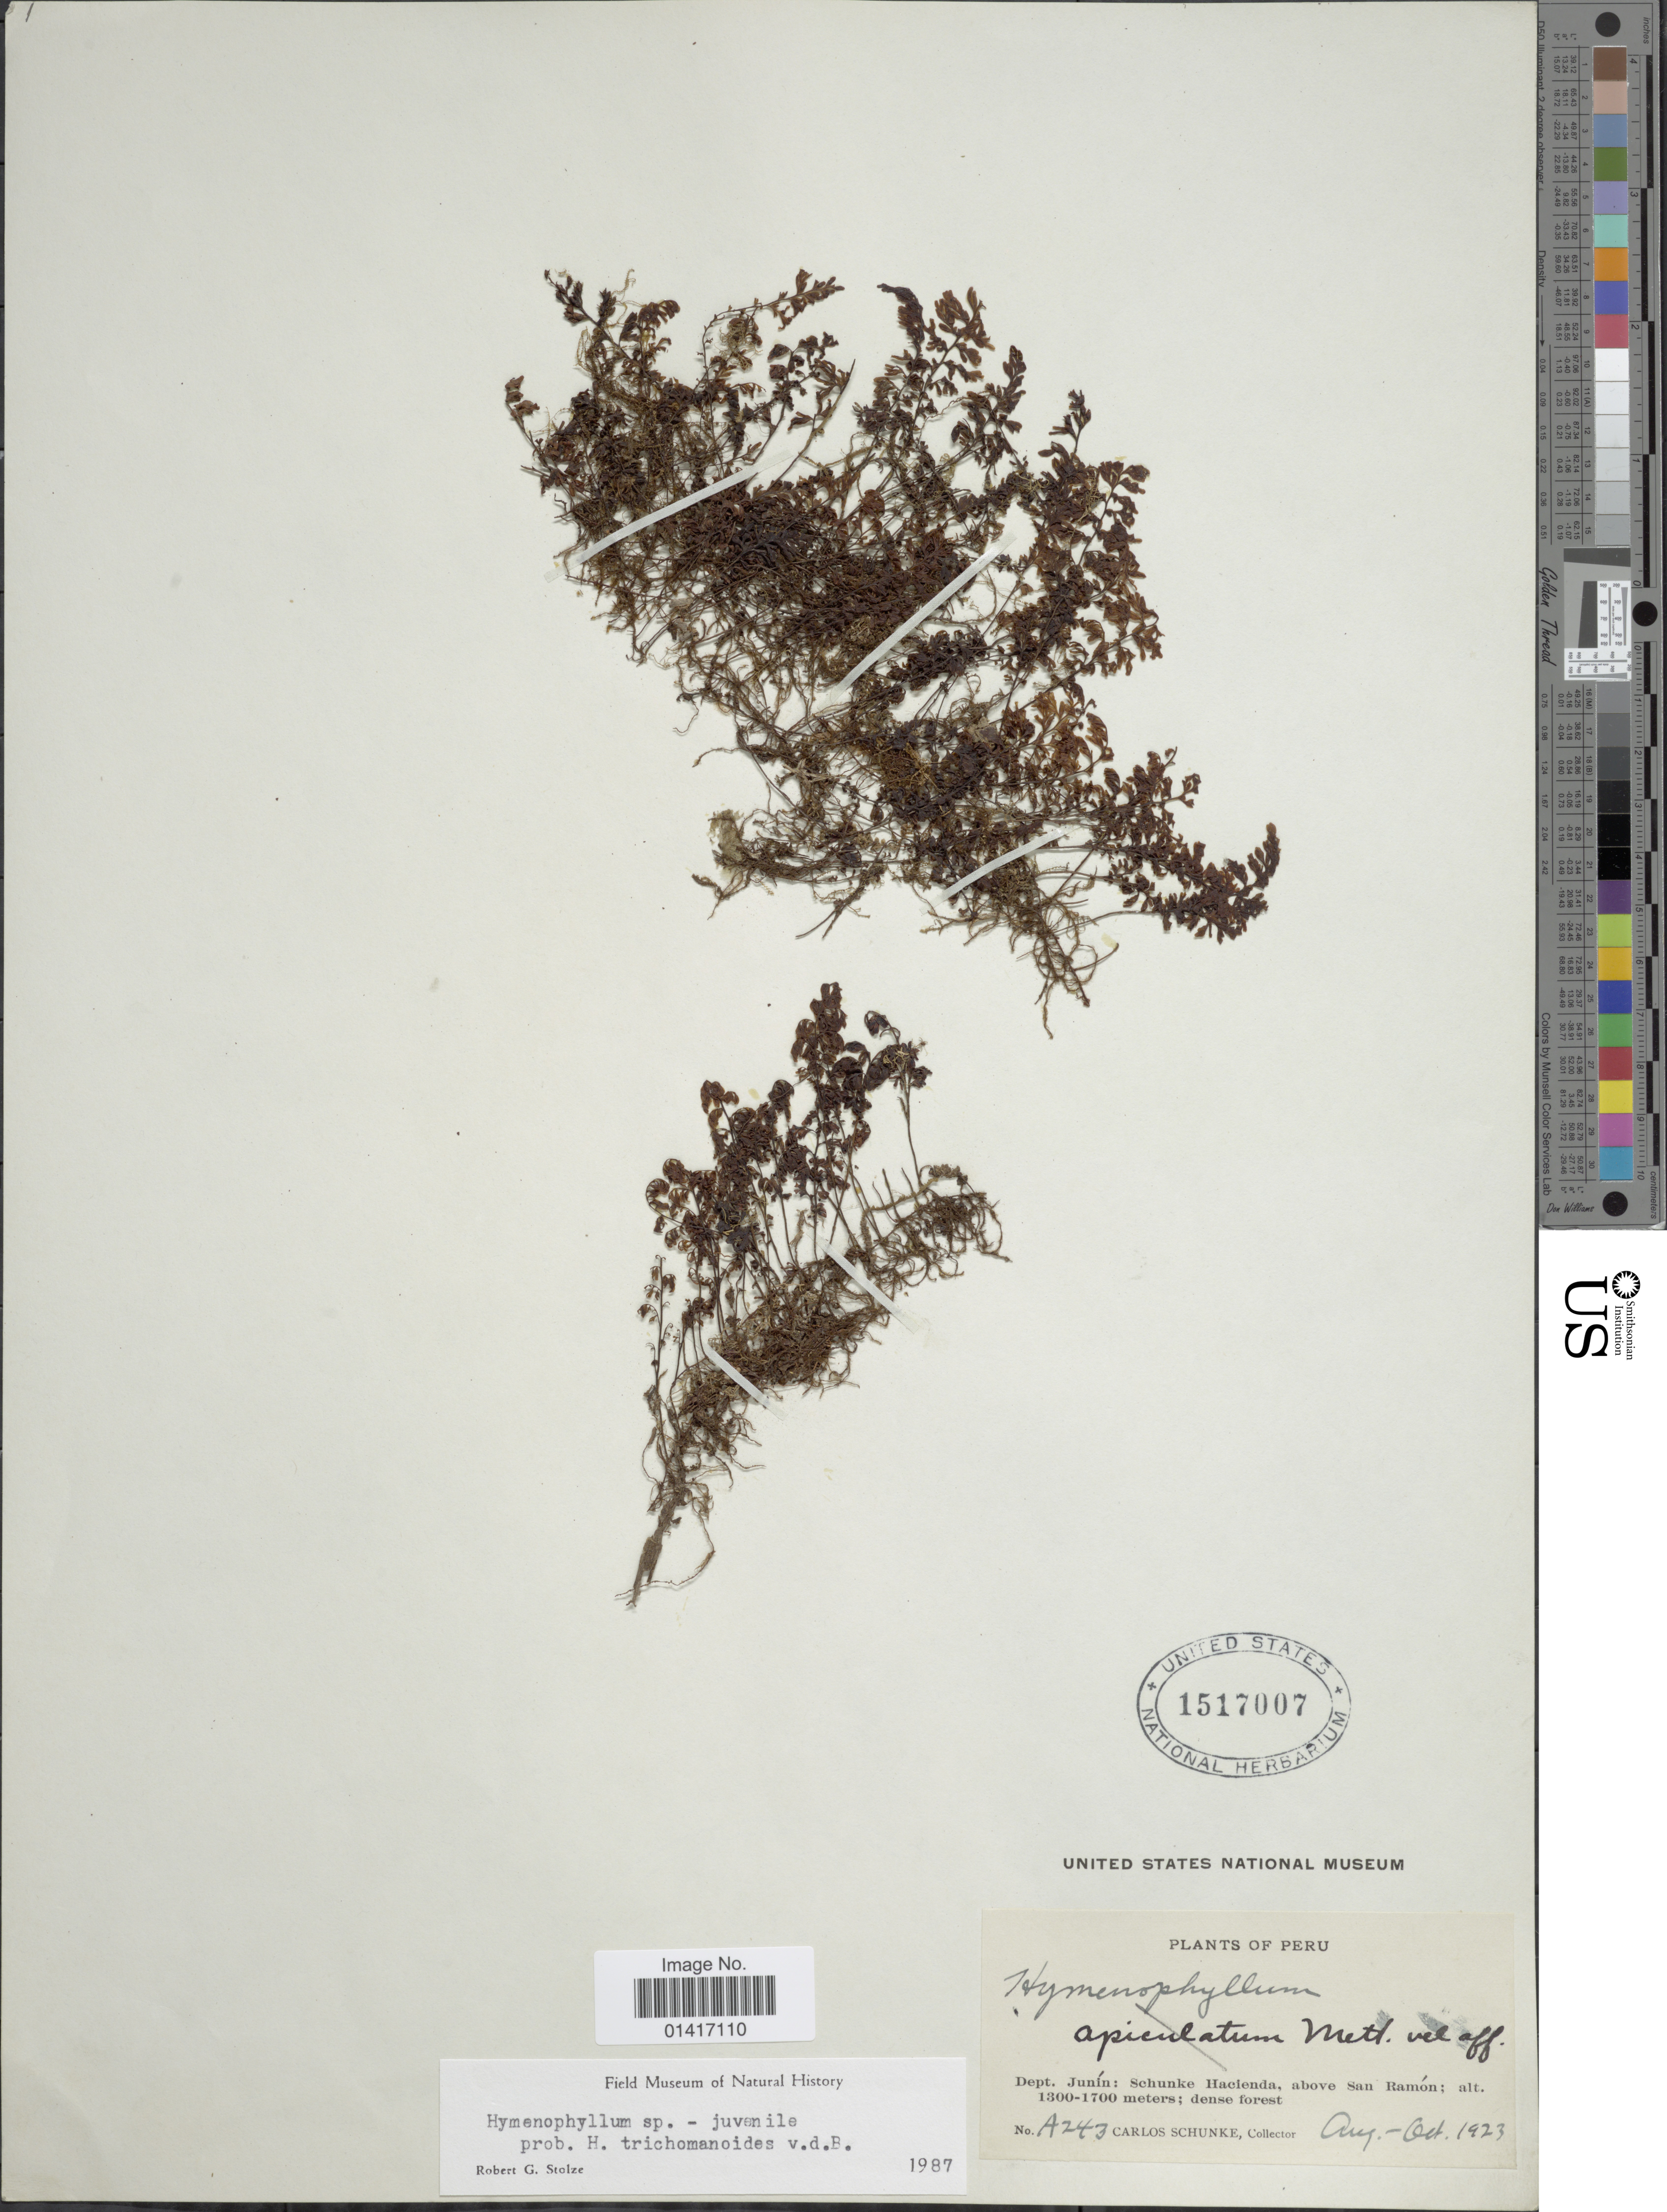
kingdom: Plantae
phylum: Tracheophyta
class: Polypodiopsida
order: Hymenophyllales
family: Hymenophyllaceae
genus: Hymenophyllum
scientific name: Hymenophyllum trichomanoides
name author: Bosch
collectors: C. Schunke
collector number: A243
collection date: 1923-08/1923-10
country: Peru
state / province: Junín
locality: Dept. Junín: Schunke Hacienda, above San Ramón; dense forest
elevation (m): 1300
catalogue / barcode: US 1517007